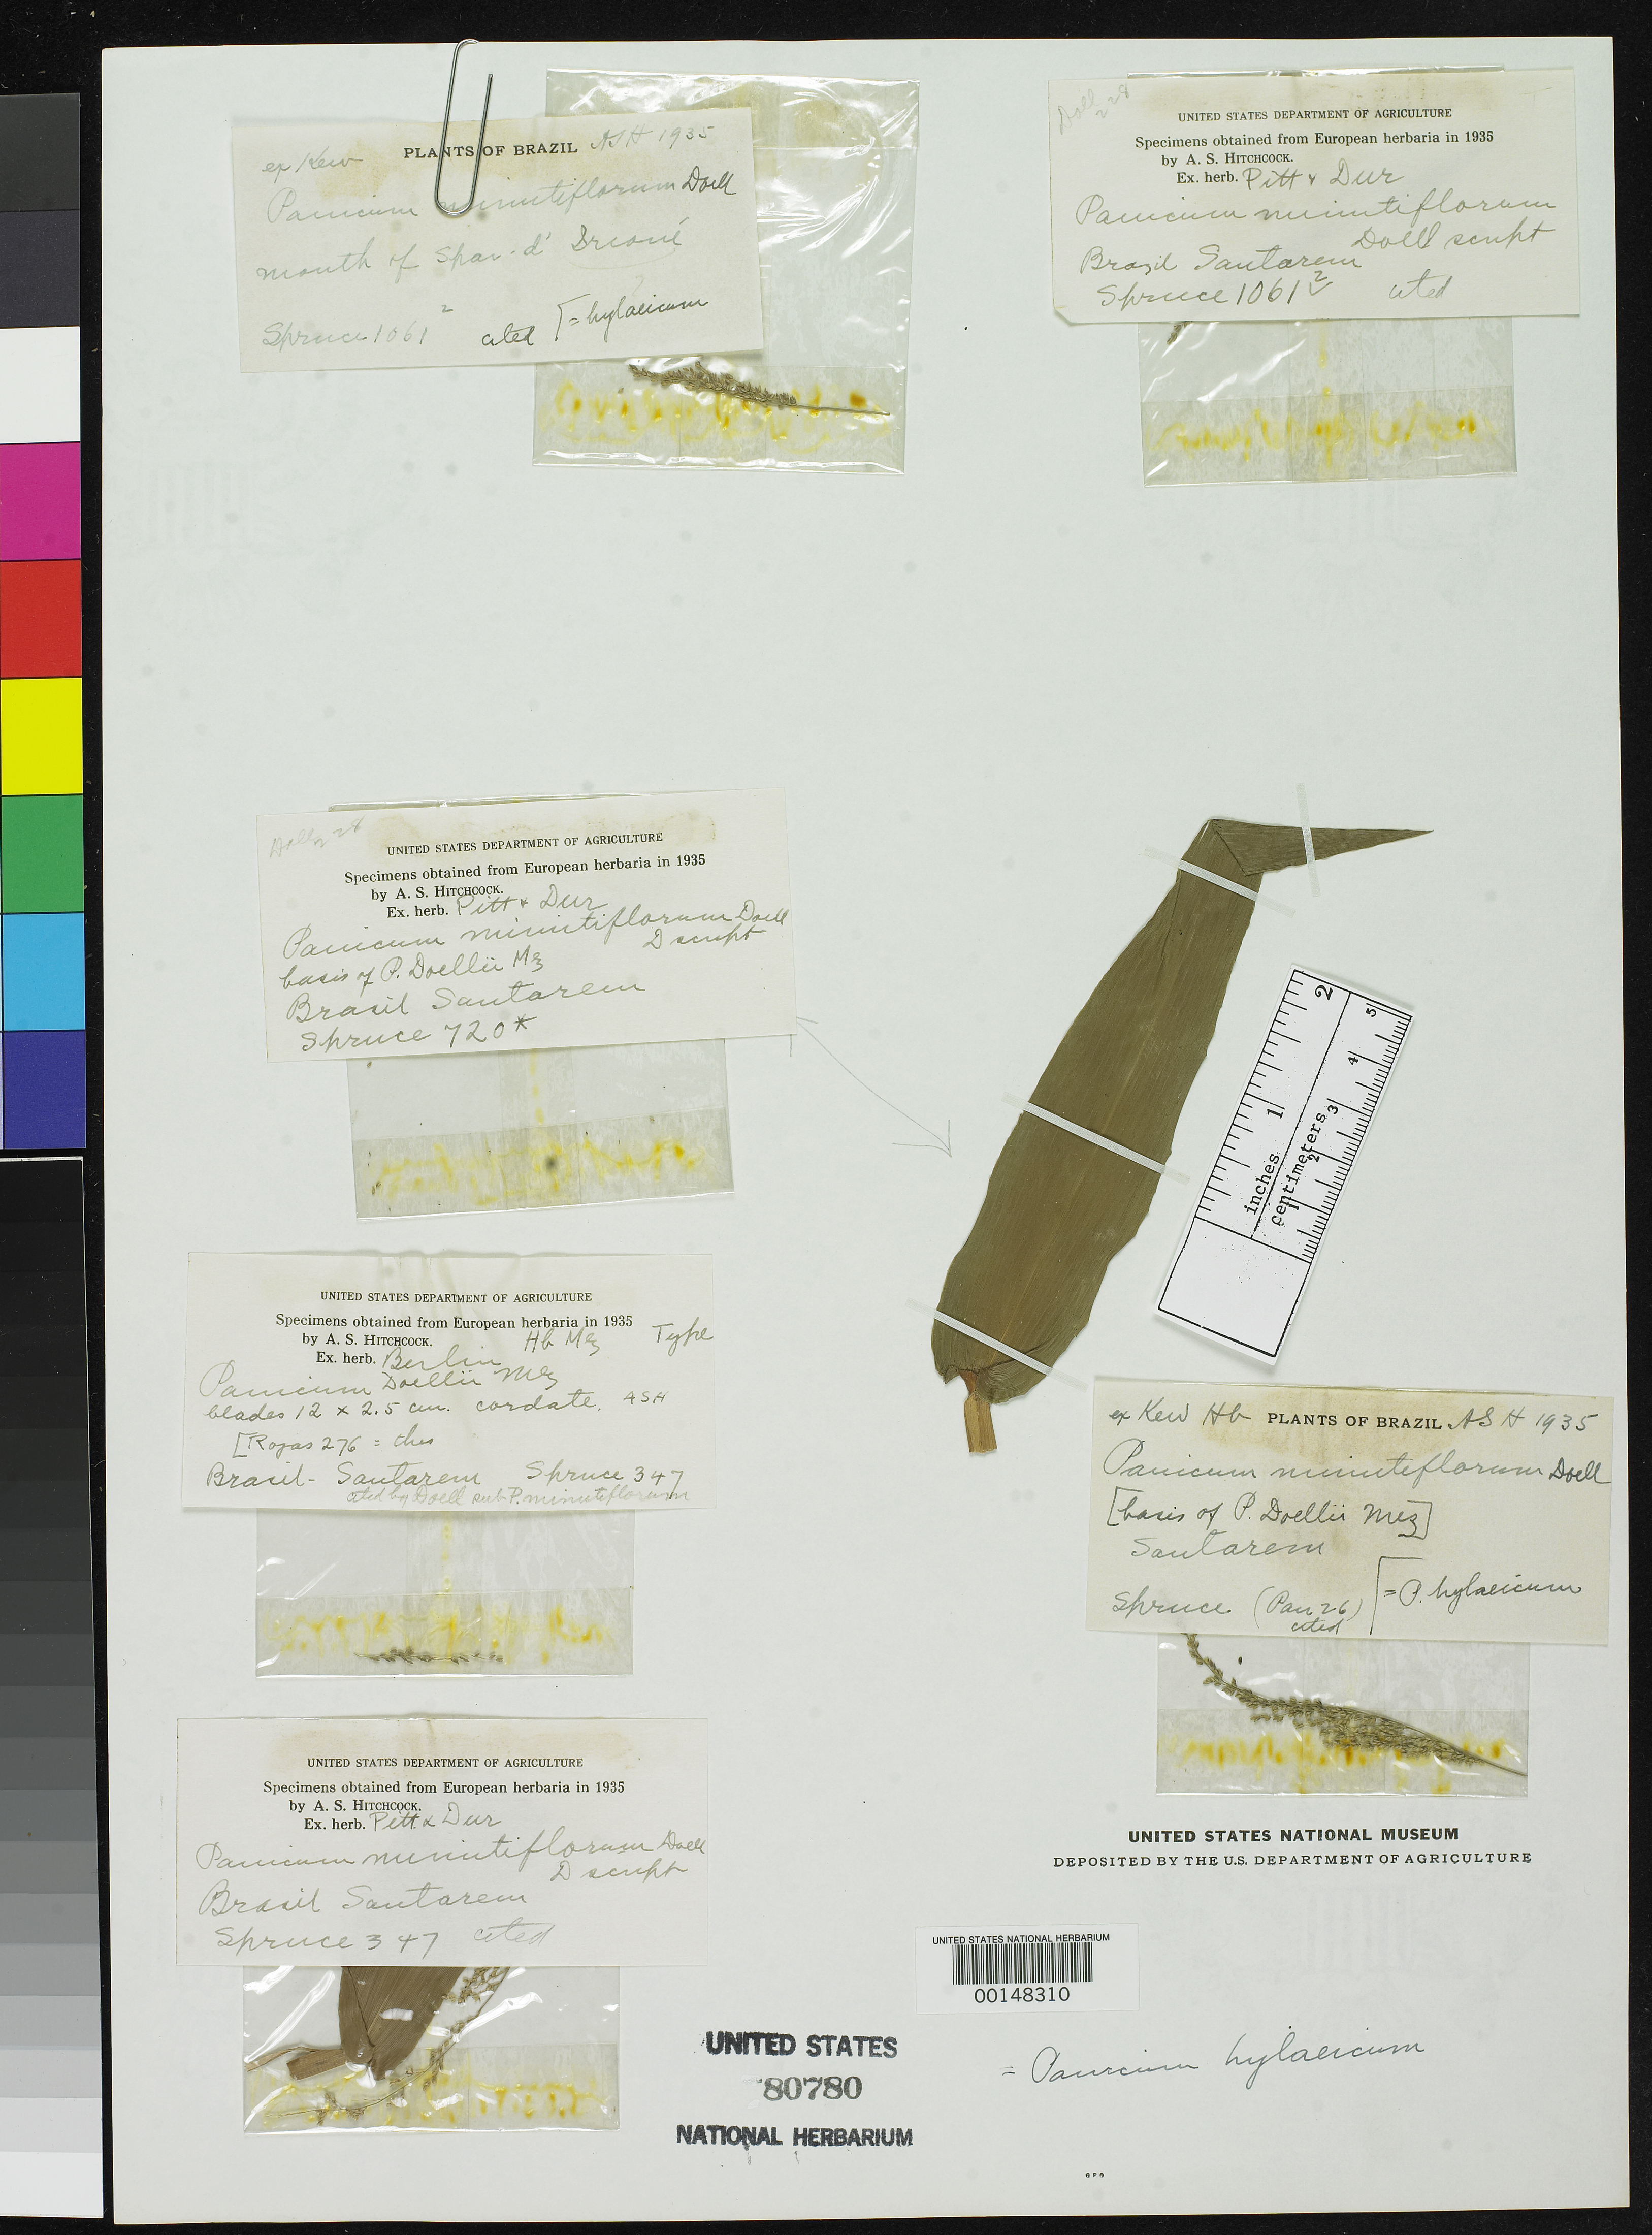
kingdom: Plantae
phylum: Tracheophyta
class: Liliopsida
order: Poales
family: Poaceae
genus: Panicum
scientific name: Panicum minutiflorum Döll, nom. illeg.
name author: Döll in Mart.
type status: Type Fragment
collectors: R. Spruce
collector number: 720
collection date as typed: Feb 1850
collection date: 1850-02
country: Brazil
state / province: Pará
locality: Santarena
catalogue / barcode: US 80780